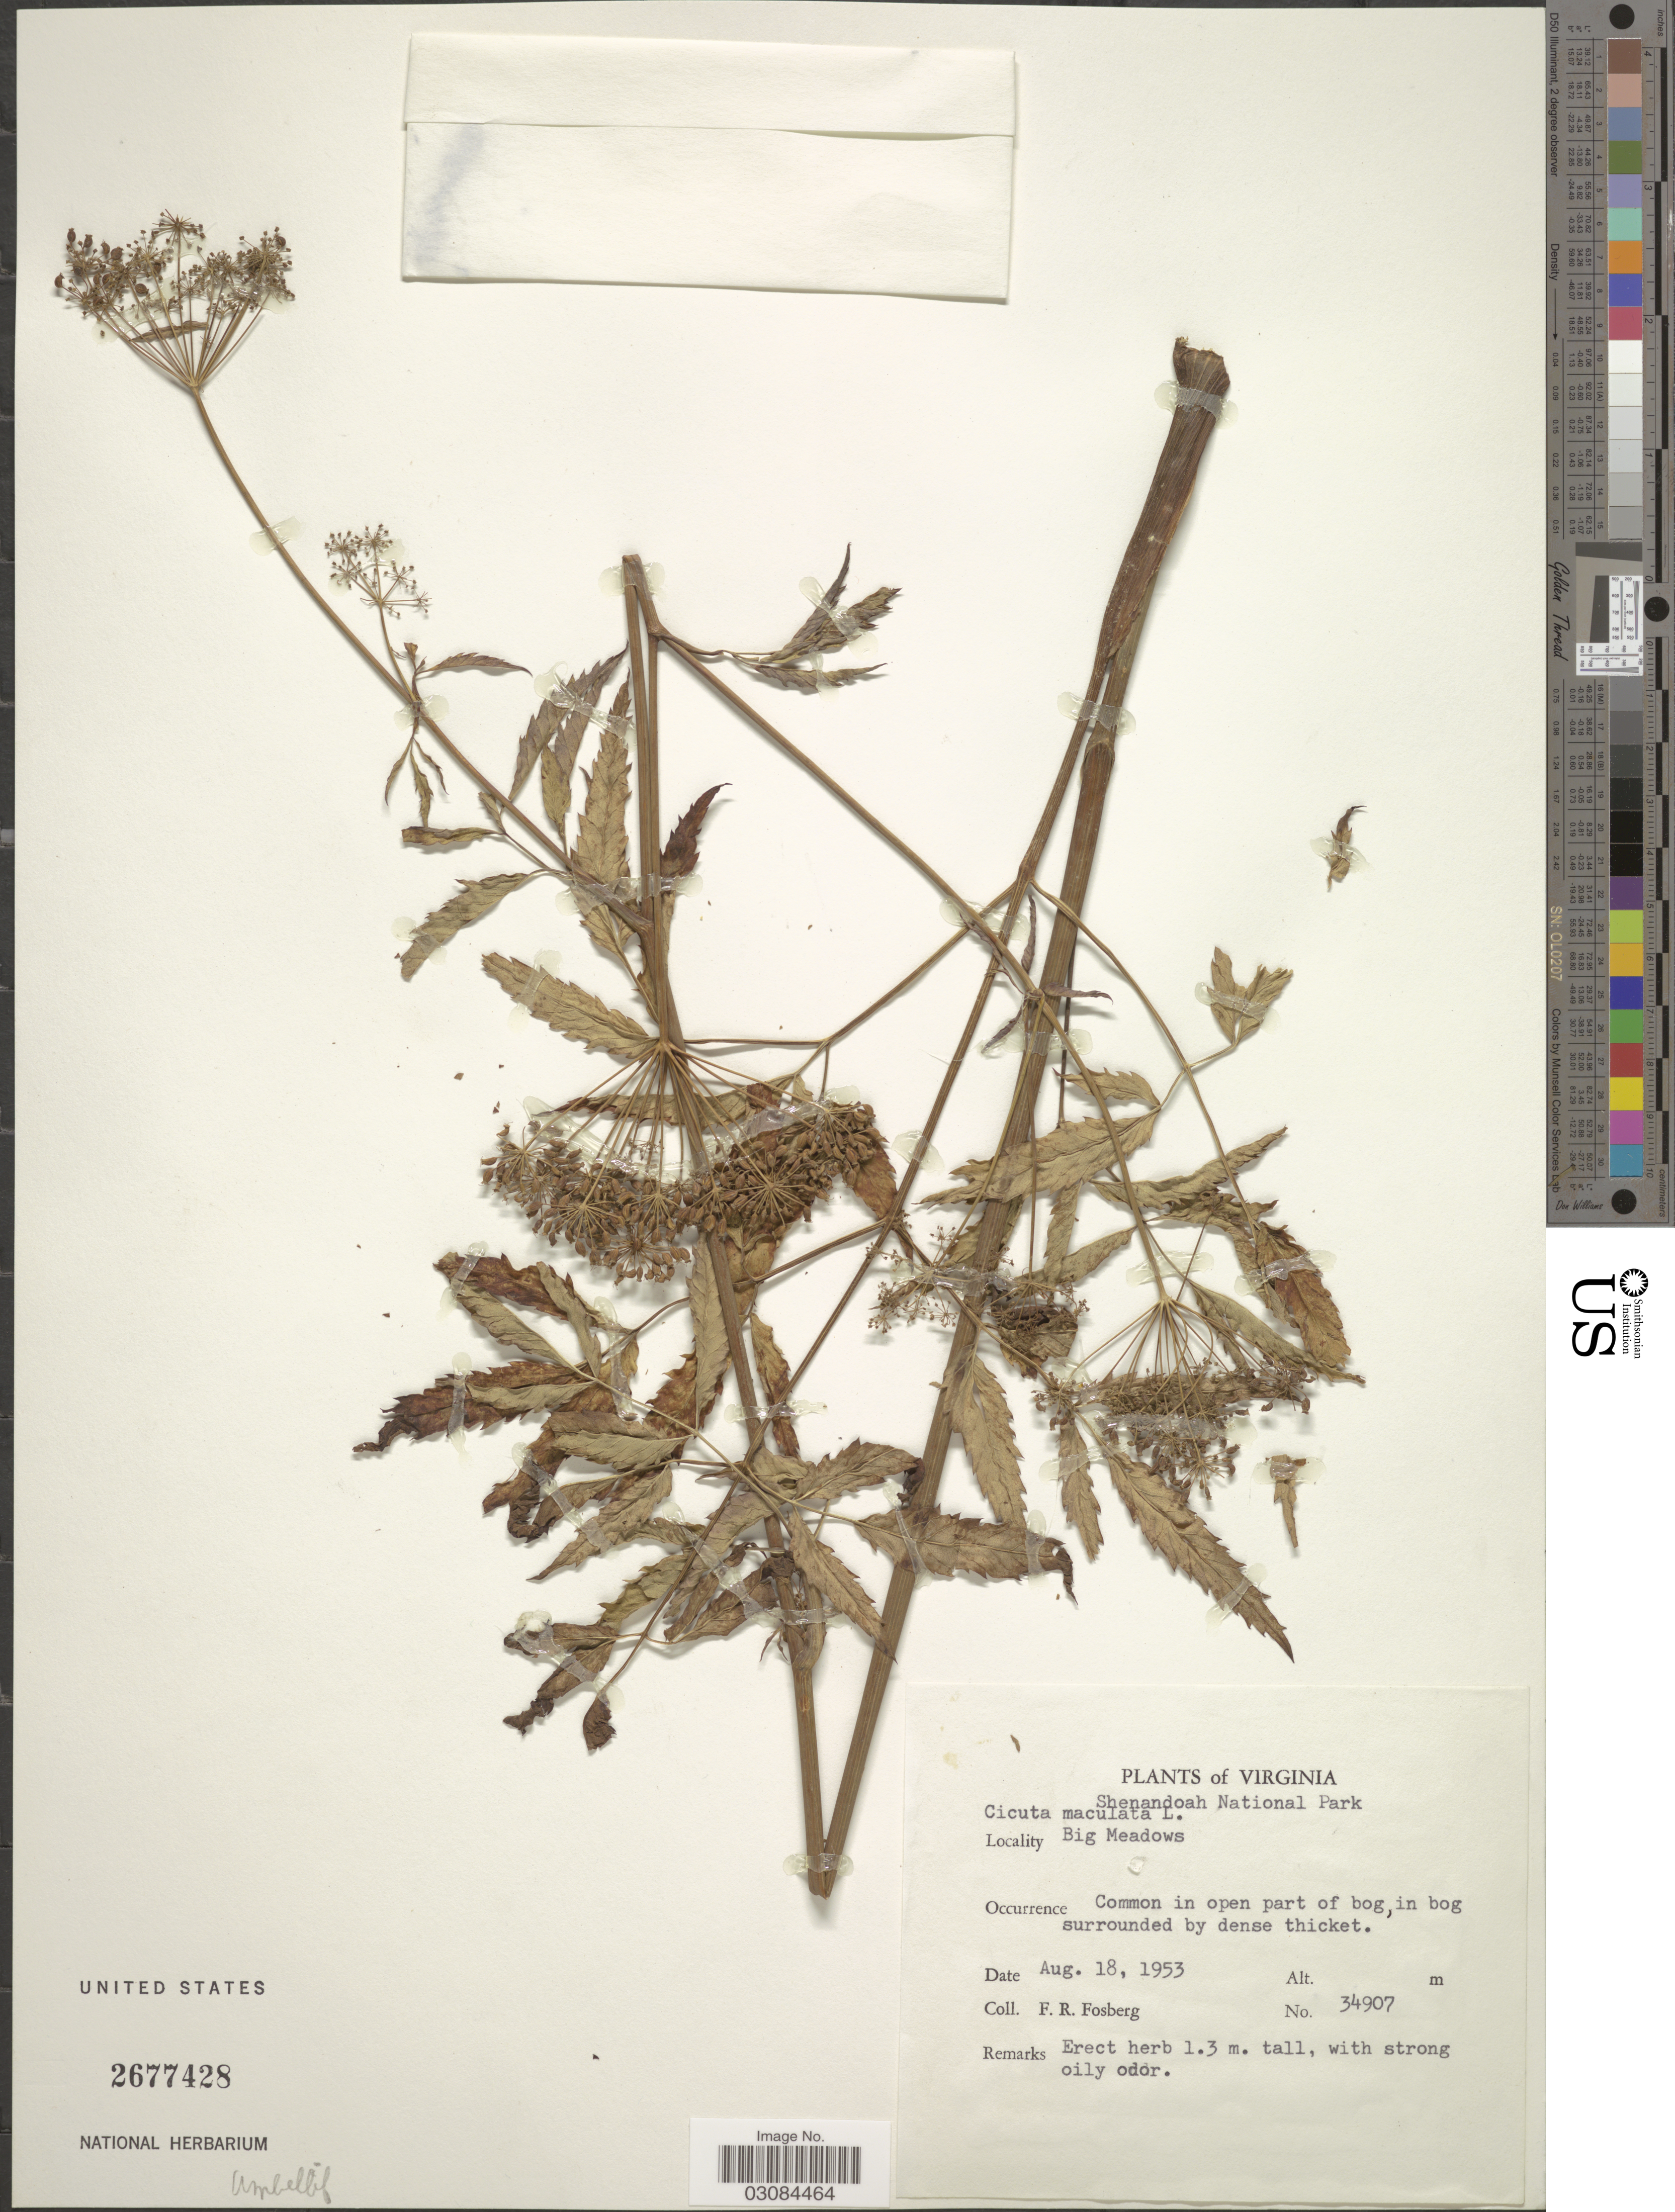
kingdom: Plantae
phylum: Tracheophyta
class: Magnoliopsida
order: Apiales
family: Apiaceae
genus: Cicuta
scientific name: Cicuta maculata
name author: L.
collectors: F. R. Fosberg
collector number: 34907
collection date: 1953-08-18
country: United States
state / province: Virginia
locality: Shenandoah National Park. Big Meadows.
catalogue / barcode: US 2677428